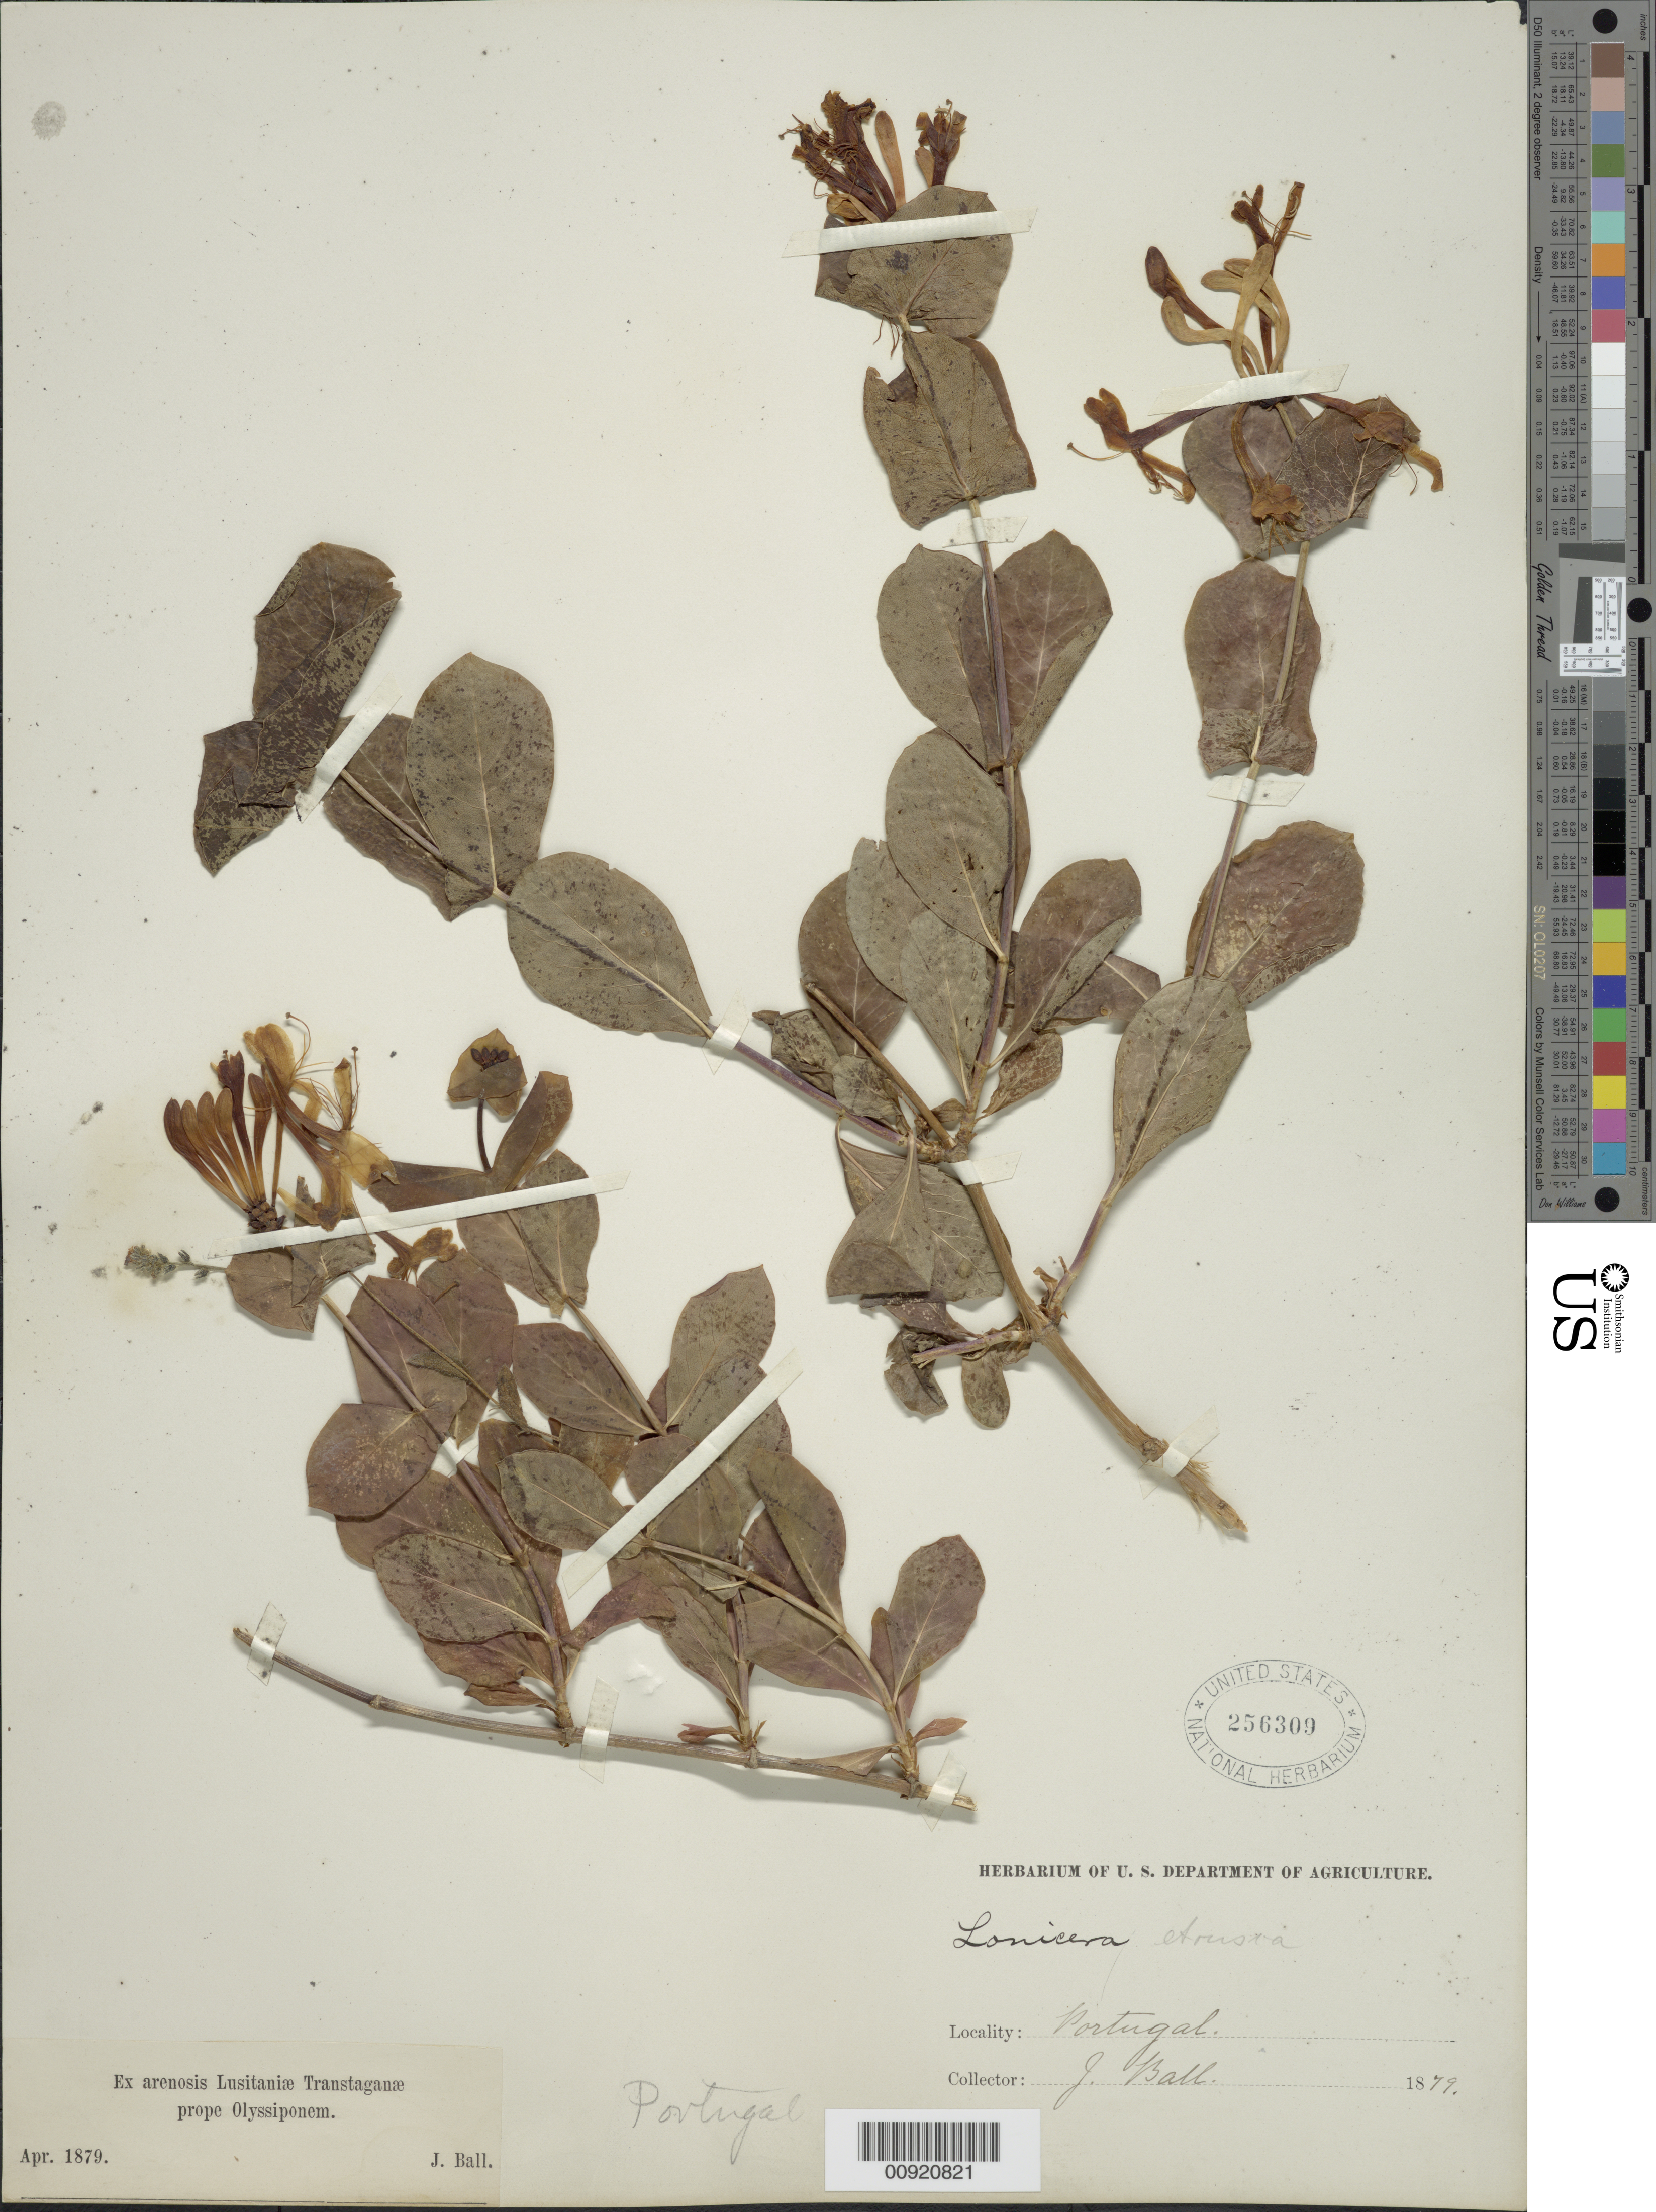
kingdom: Plantae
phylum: Tracheophyta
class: Magnoliopsida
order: Dipsacales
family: Caprifoliaceae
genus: Lonicera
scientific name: Lonicera etrusca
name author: Santi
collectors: J. Ball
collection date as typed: Apr 1879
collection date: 1879-04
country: Portugal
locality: Ex arenosis Lusitanie Transtaganae prope Olyssiponem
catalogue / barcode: US 256309